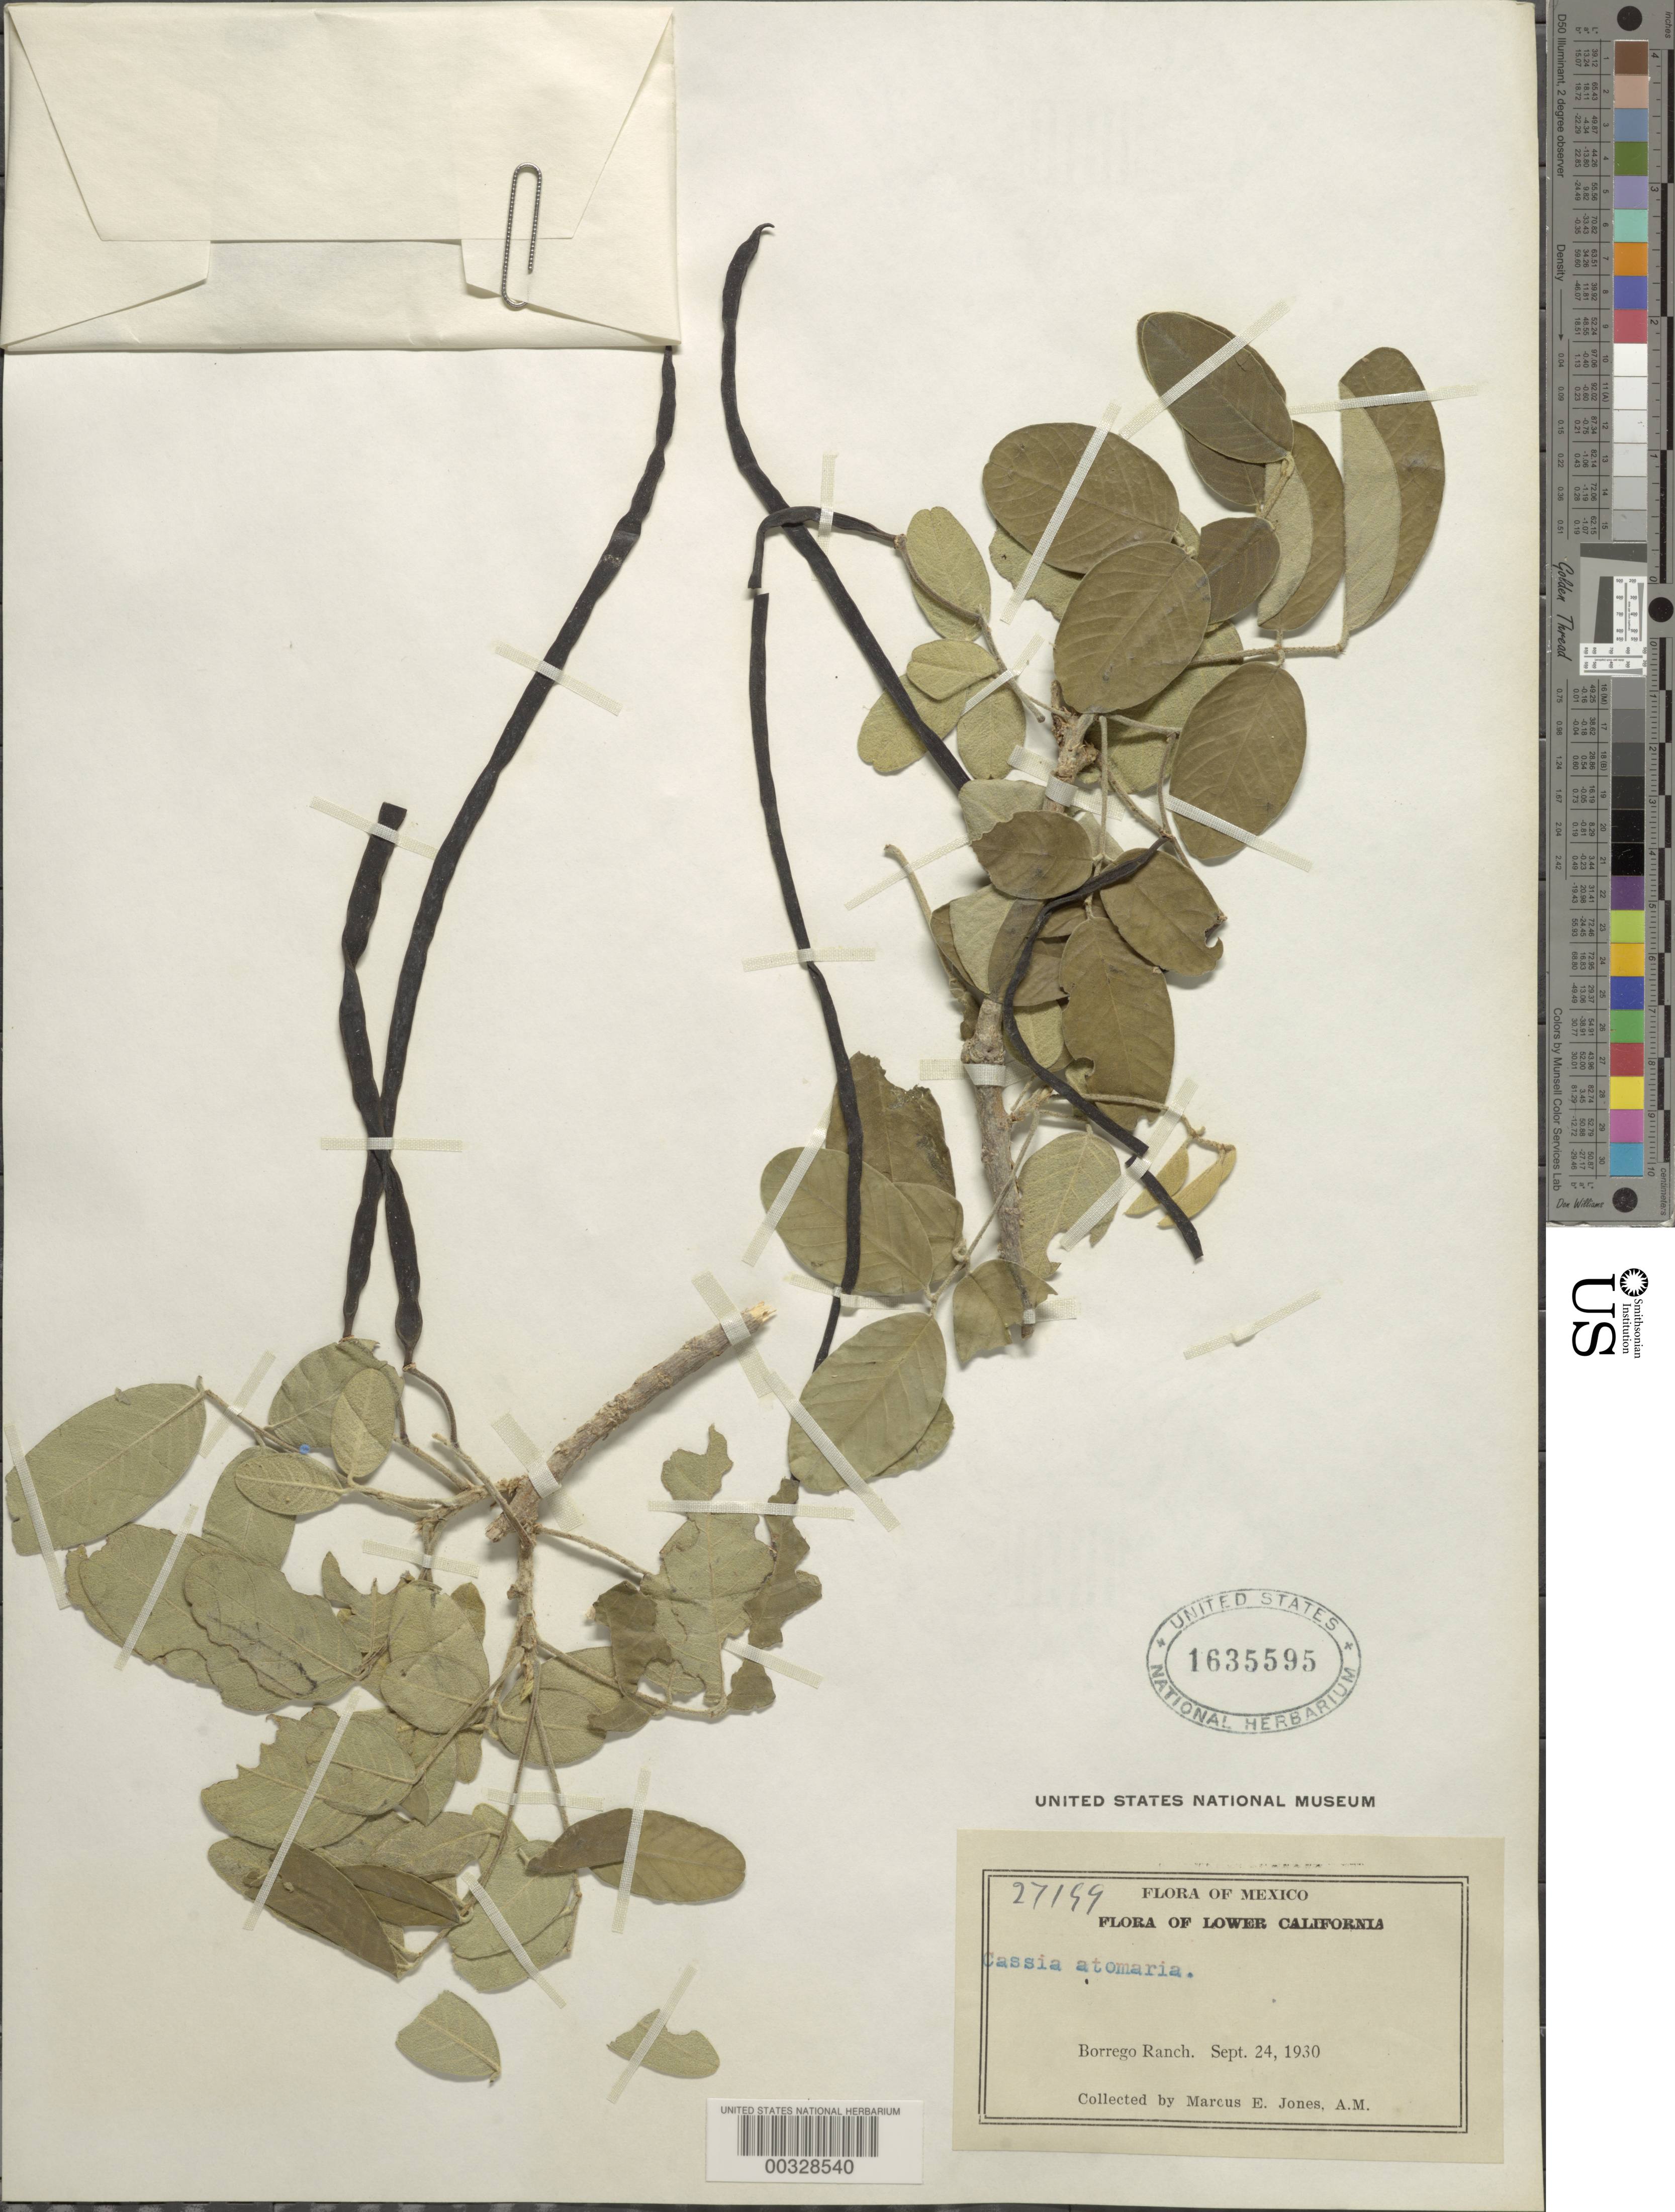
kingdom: Plantae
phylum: Tracheophyta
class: Magnoliopsida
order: Fabales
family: Fabaceae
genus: Senna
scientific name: Senna emarginata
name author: L.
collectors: M. E. Jones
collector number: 27199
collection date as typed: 24 Sep 1930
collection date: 1930-09-24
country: Mexico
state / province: Baja California Norte / Baja California Sur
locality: Borrego Ranch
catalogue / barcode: US 1635595